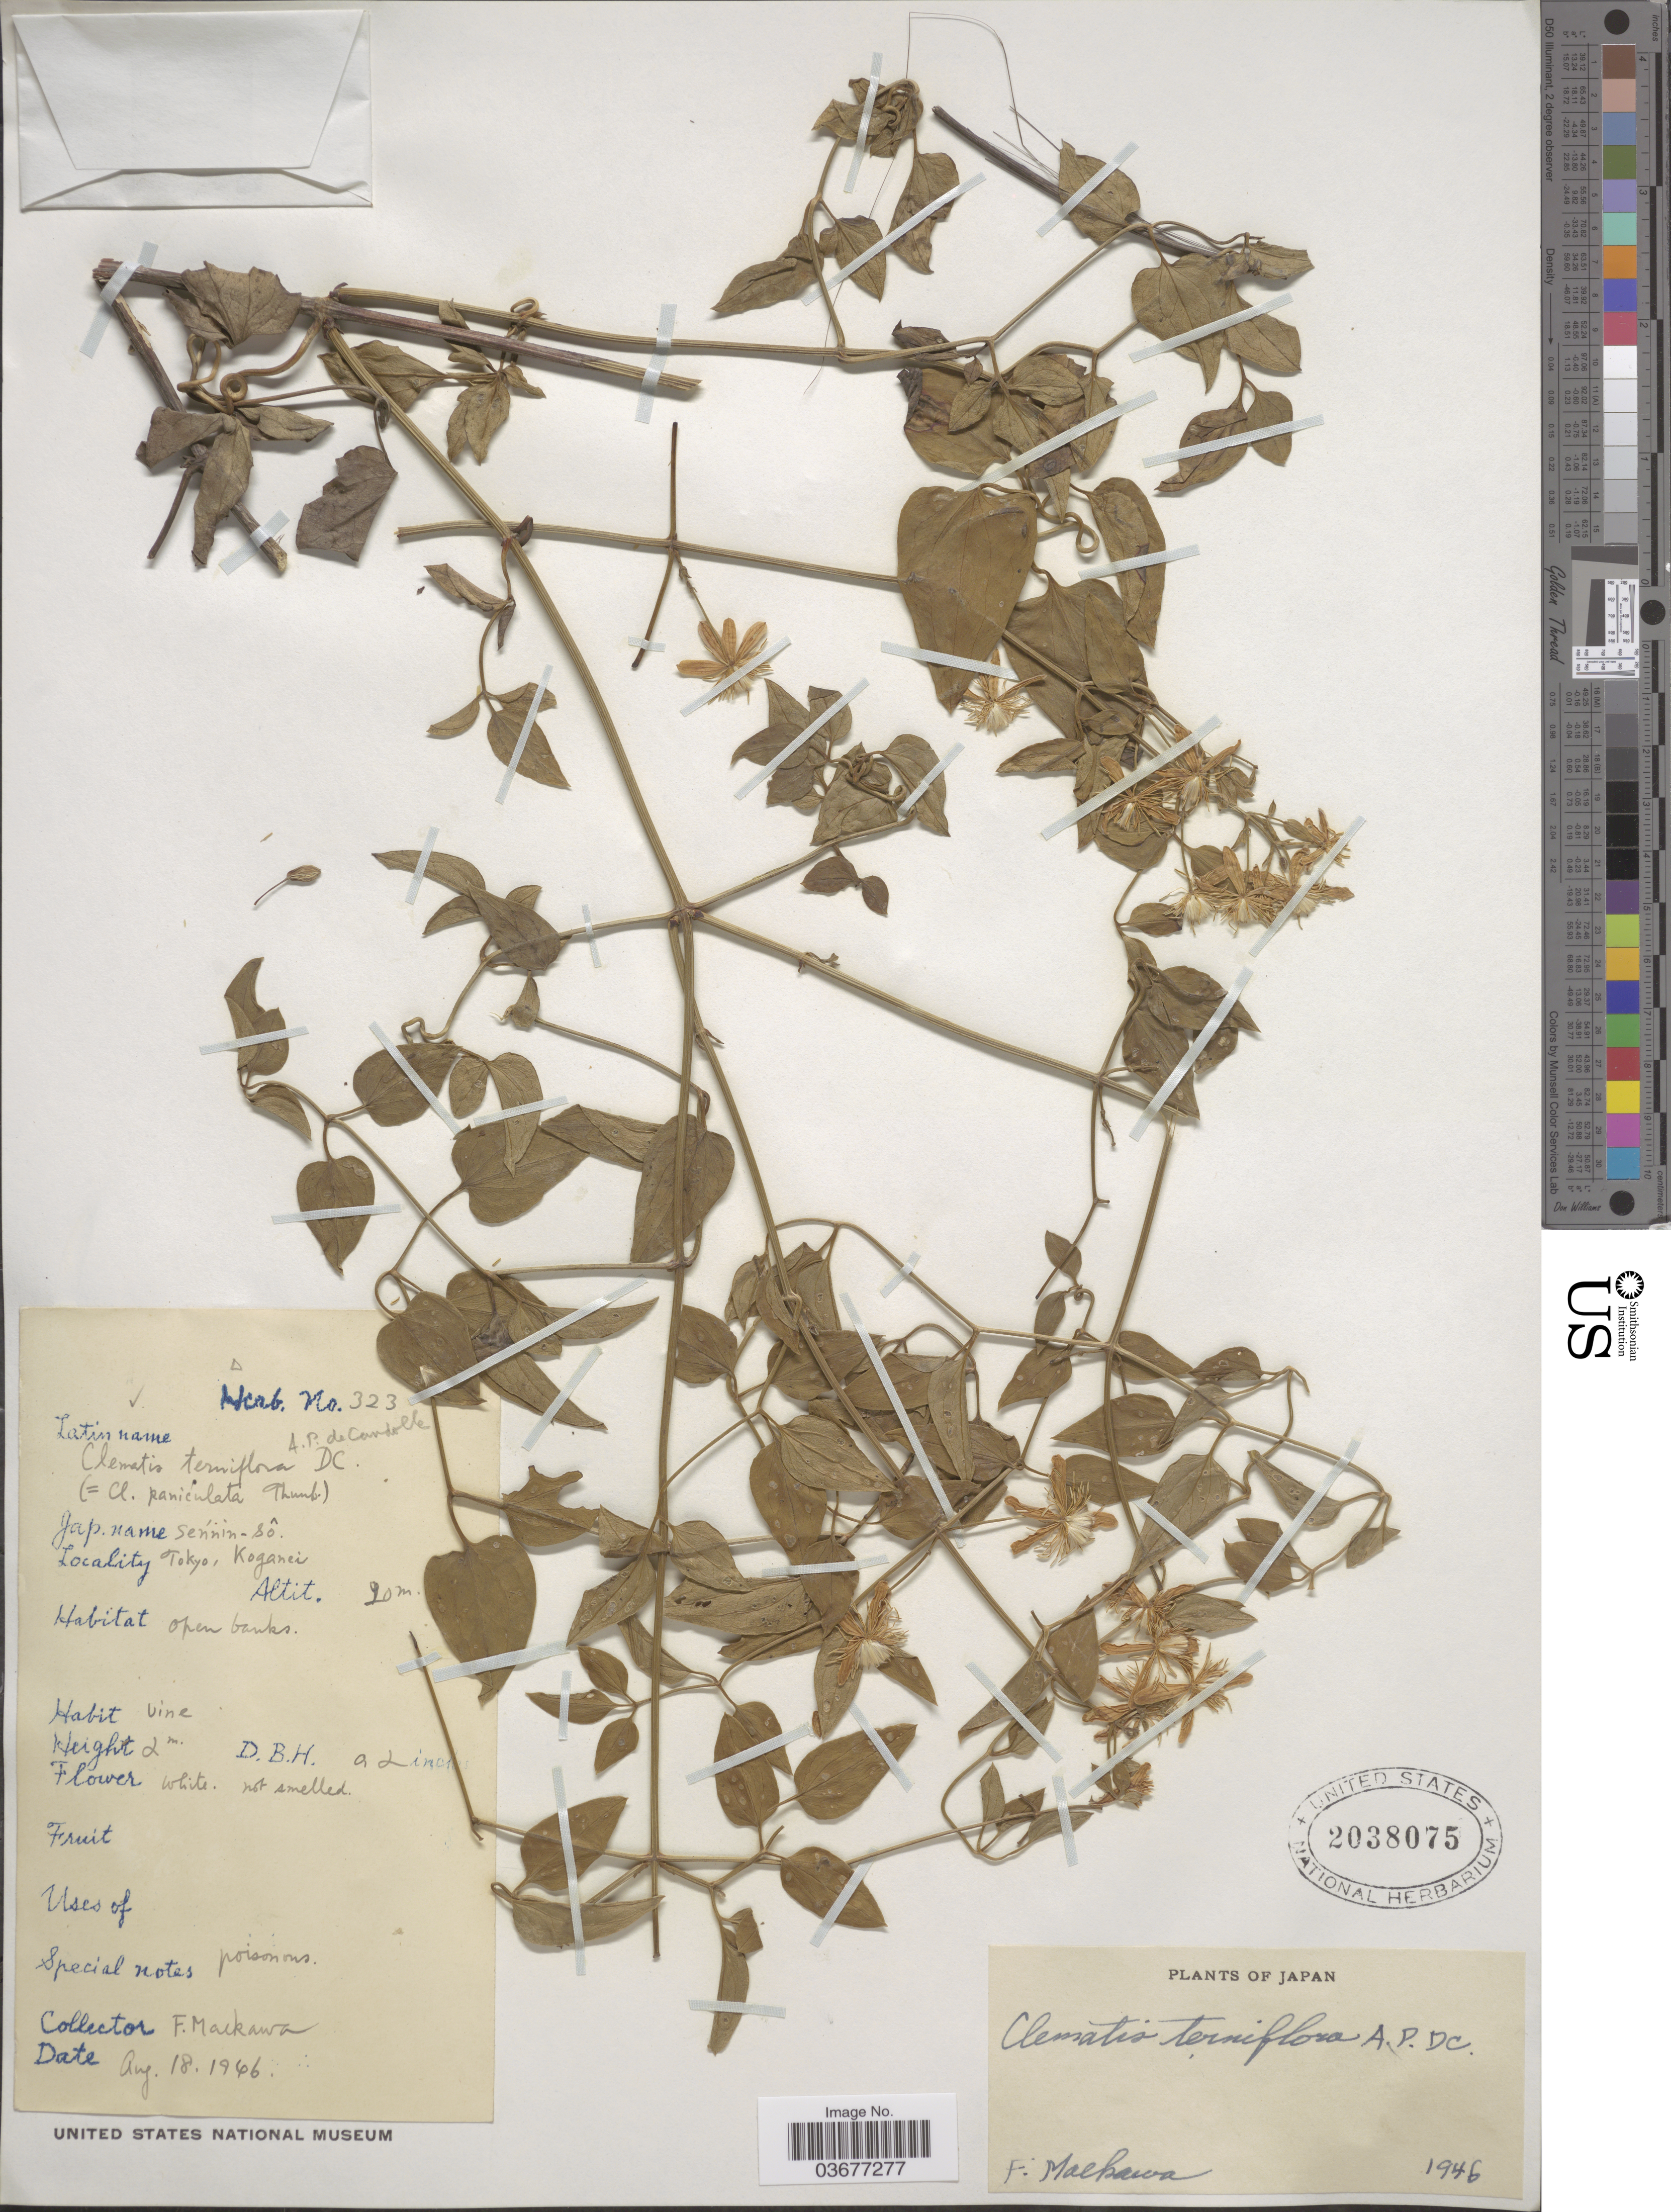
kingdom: Plantae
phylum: Tracheophyta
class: Magnoliopsida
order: Ranunculales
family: Ranunculaceae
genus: Clematis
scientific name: Clematis maximowicziana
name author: Franch. & Sav.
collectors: F. Maekawa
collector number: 323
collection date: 1946-08-18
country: Japan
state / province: Tokyo, Federal City of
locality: Tokyo, Koganei.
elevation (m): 20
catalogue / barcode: US 2038075